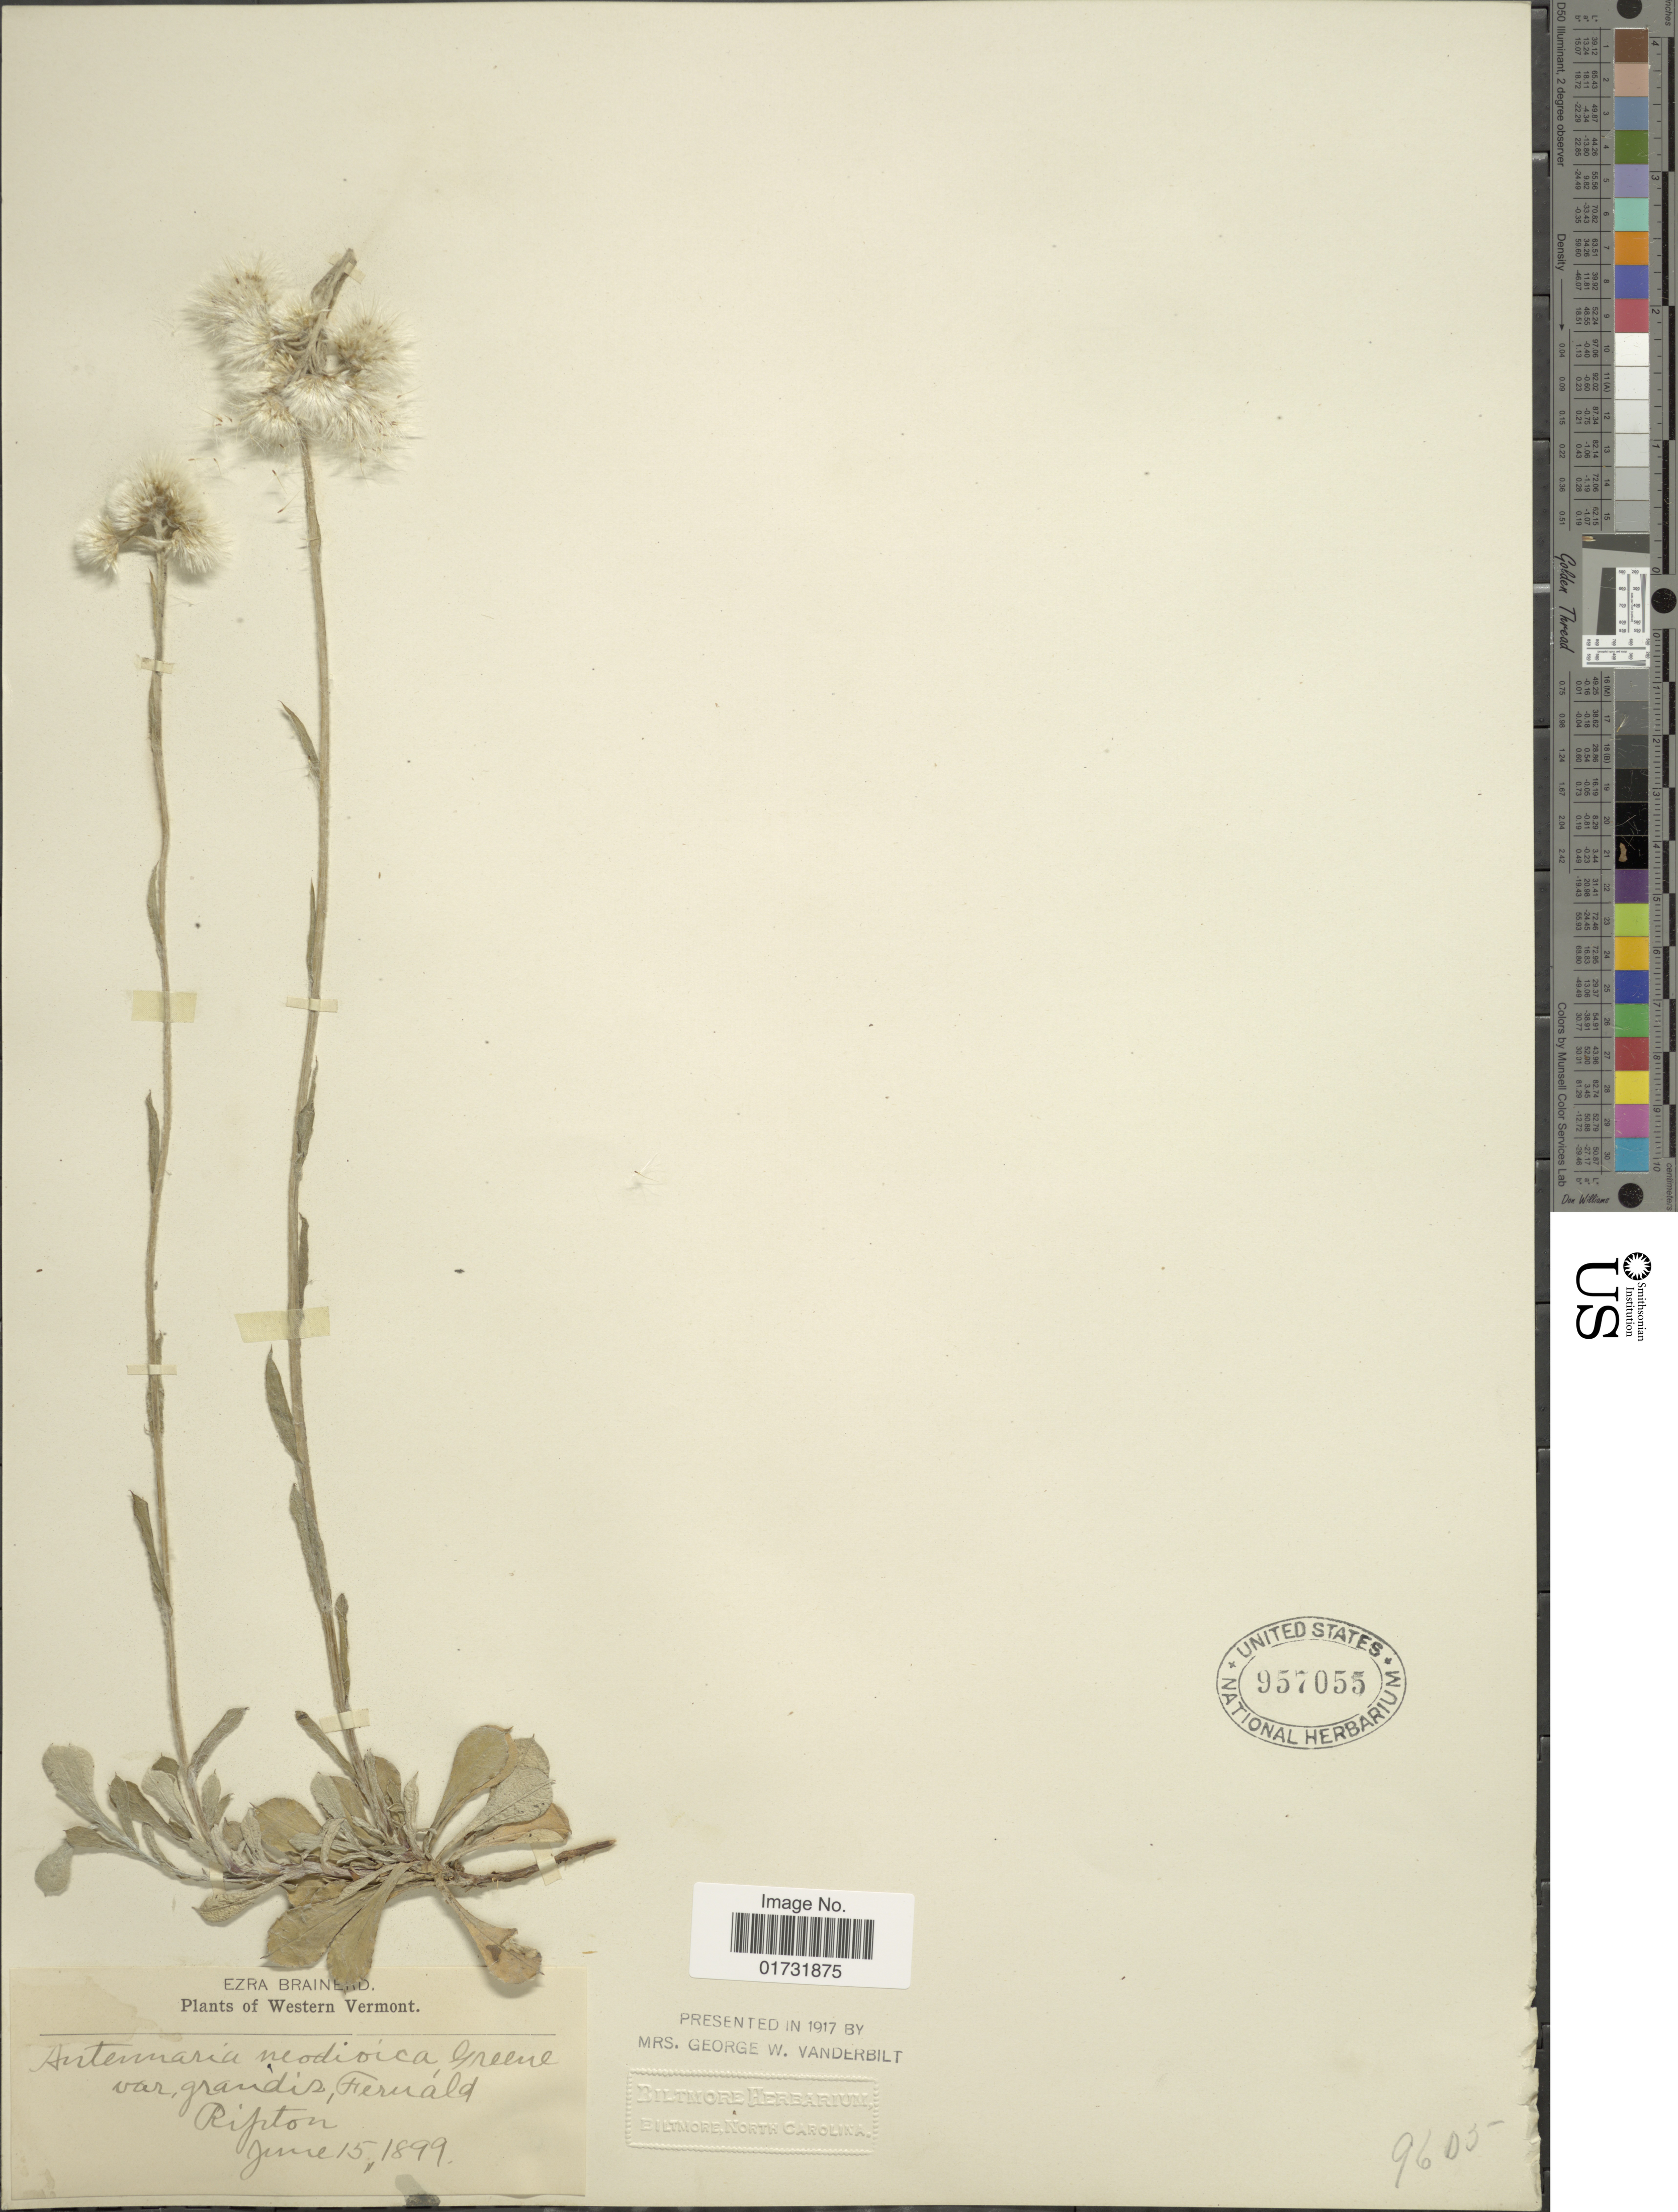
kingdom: Plantae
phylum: Tracheophyta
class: Magnoliopsida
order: Asterales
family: Asteraceae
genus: Antennaria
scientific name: Antennaria neodioica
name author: Greene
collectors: E. Brainerd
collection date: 1899-06-15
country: United States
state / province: Vermont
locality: Western Vermont. Ripton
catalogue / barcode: US 957055